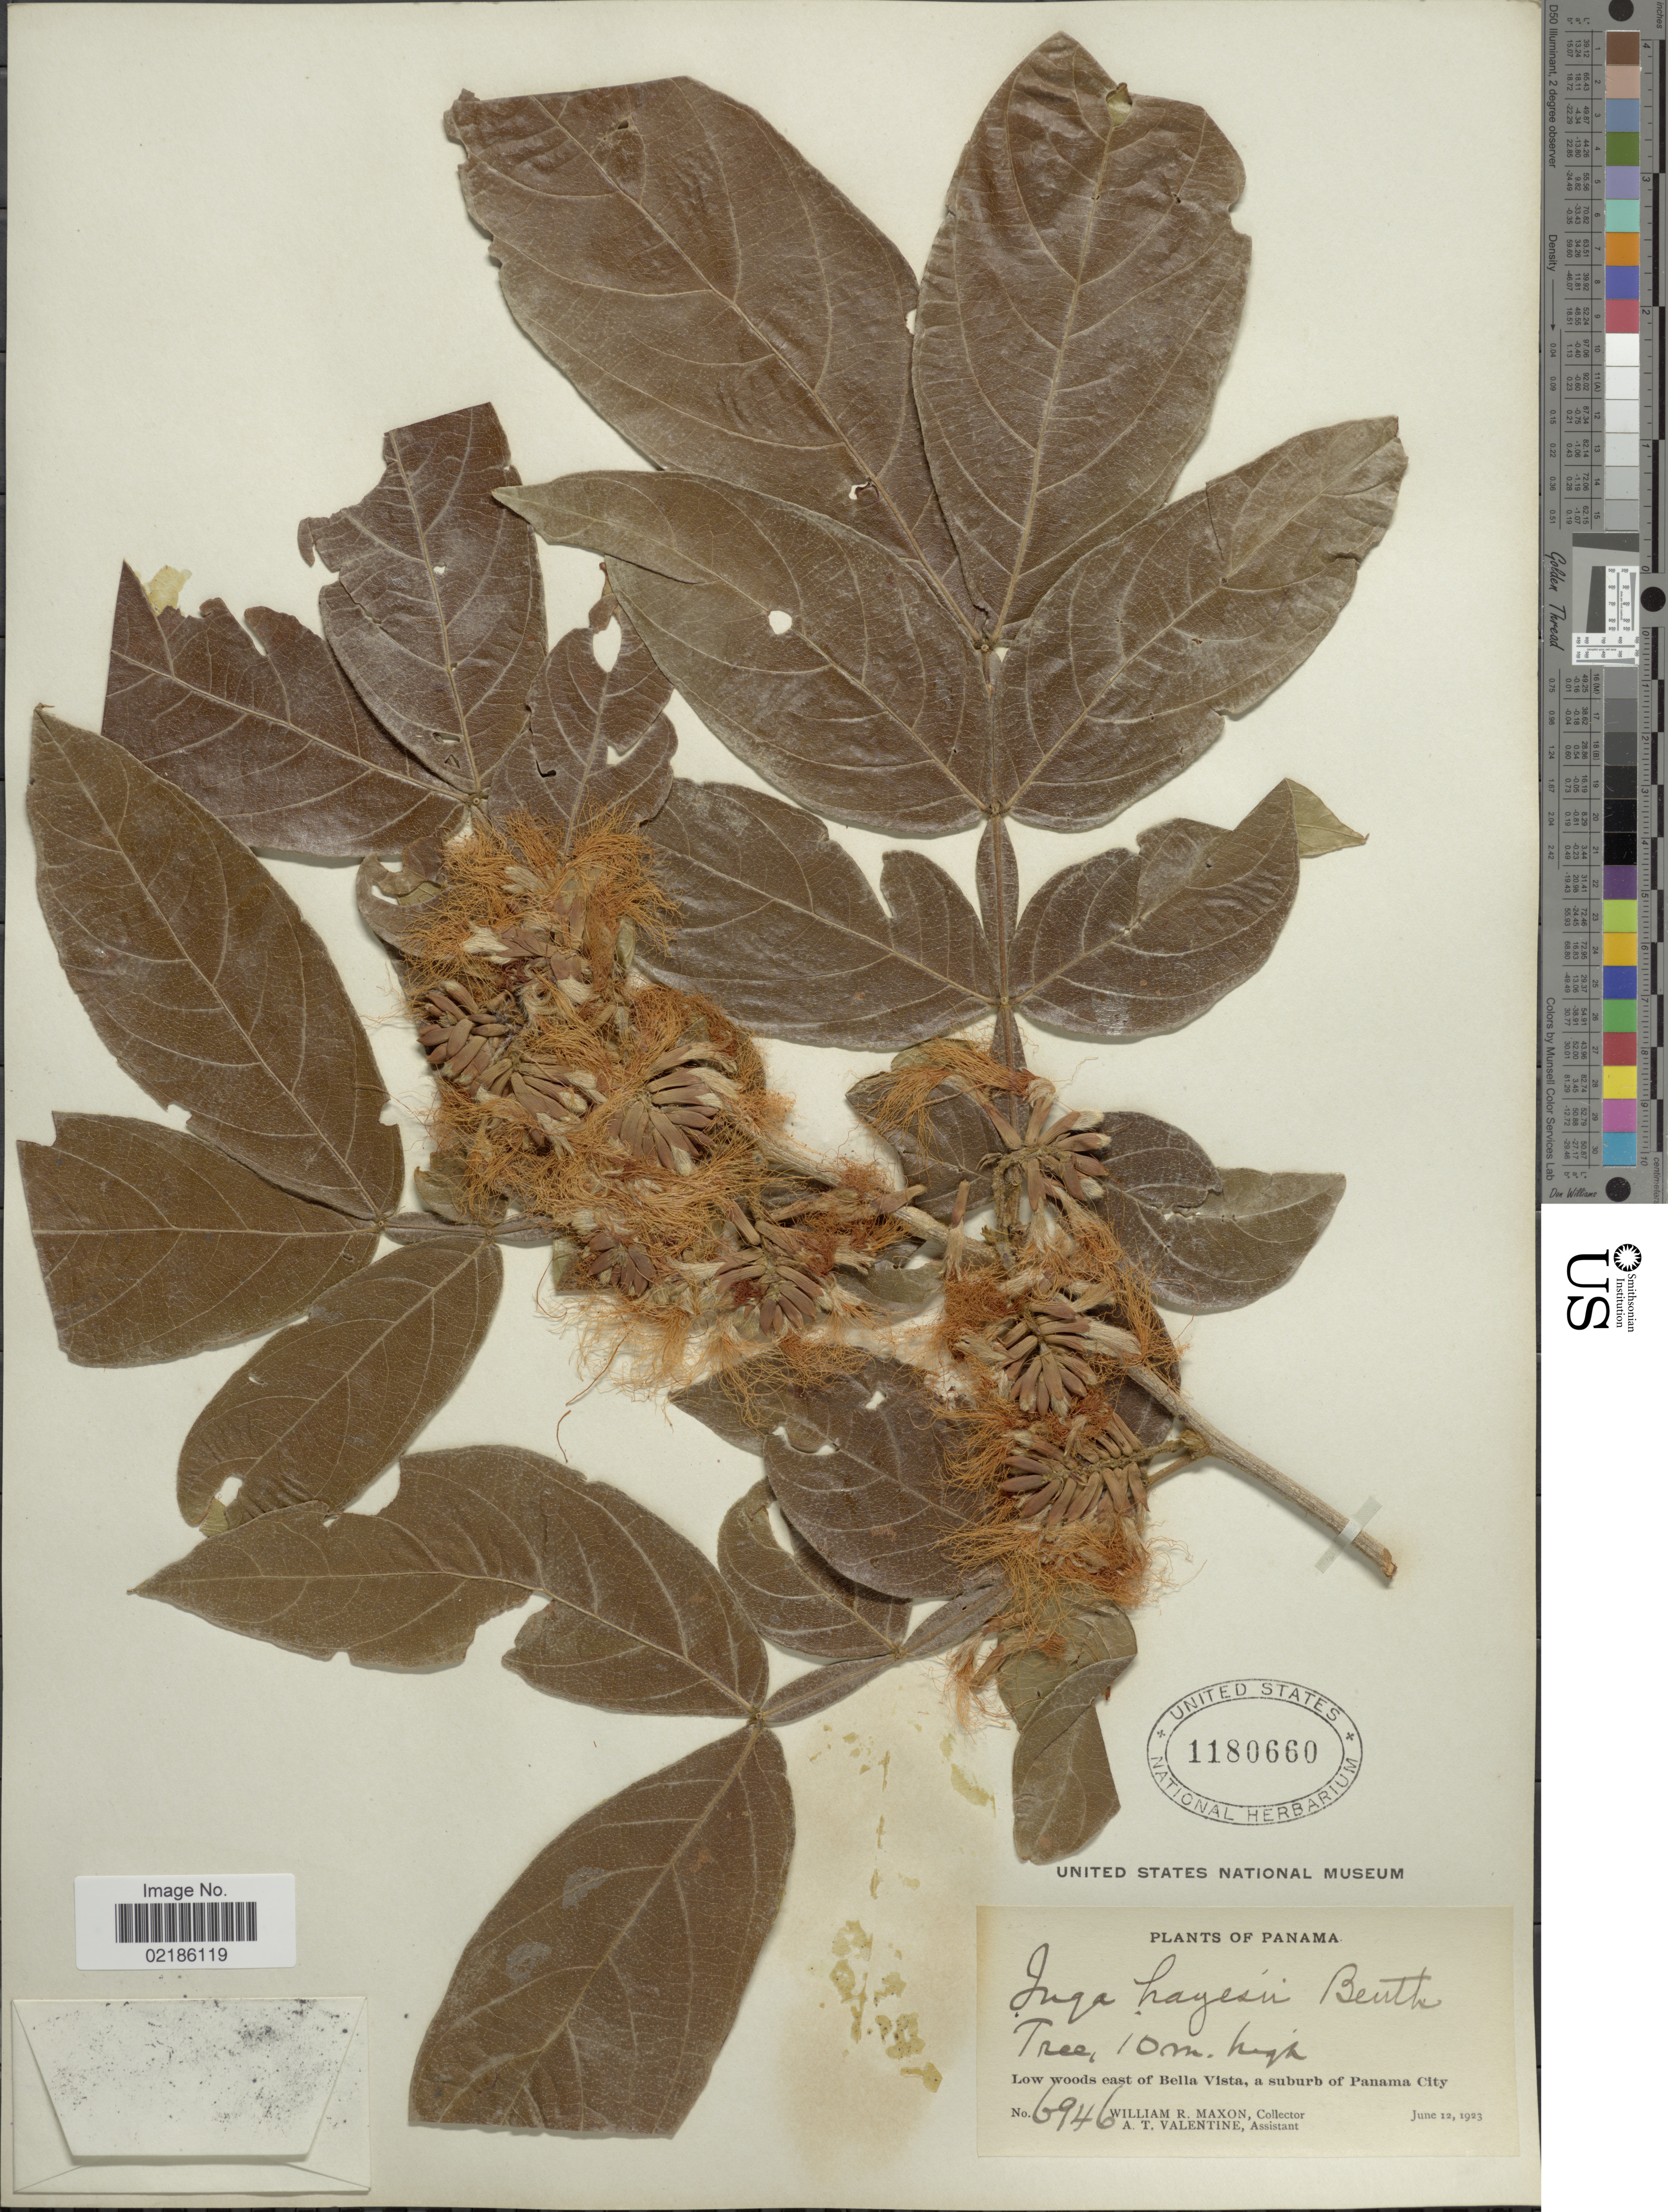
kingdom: Plantae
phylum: Tracheophyta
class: Magnoliopsida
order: Fabales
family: Fabaceae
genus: Inga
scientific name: Inga hayesii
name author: Benth.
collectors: W. R. Maxon & A. Valentine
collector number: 6946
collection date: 1923-06-12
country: Panama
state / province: Panamá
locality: Low woods east of Bella Vista, a suburb of Panama City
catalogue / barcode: US 1180660